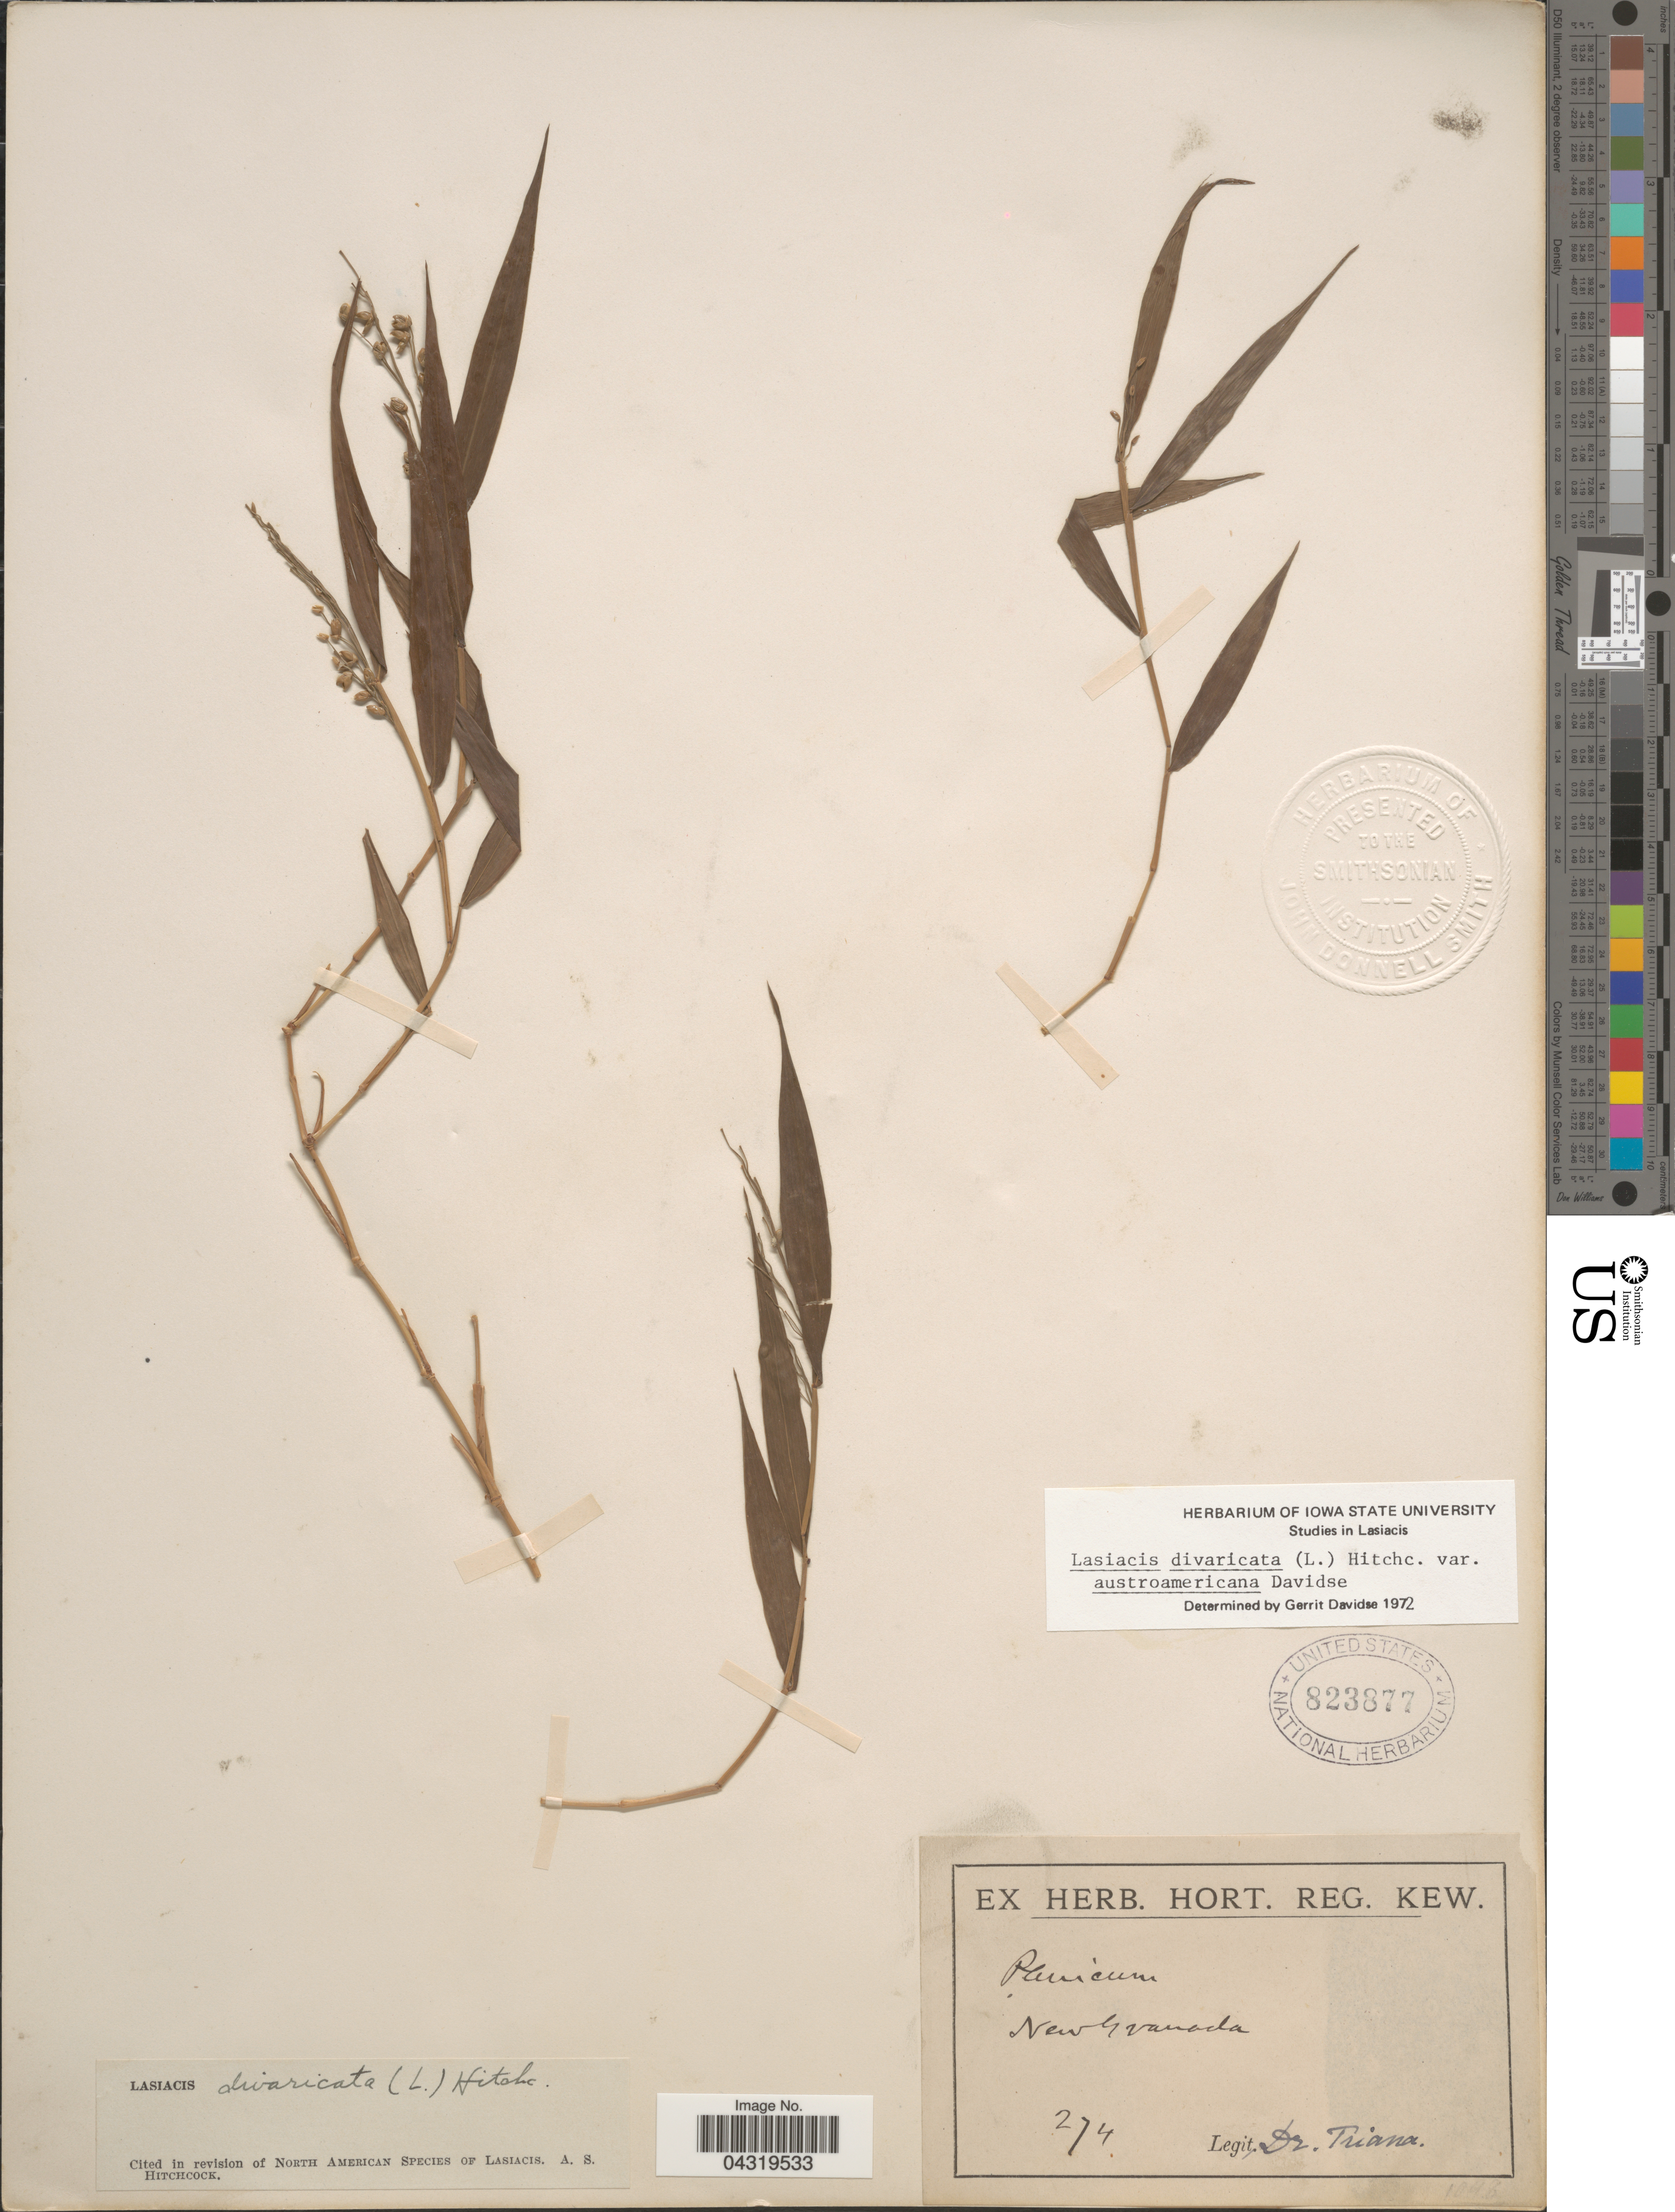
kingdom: Plantae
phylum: Tracheophyta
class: Liliopsida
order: Poales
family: Poaceae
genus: Lasiacis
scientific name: Lasiacis divaricata var. austroamericana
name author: Davidse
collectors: Triana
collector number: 274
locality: New Granada.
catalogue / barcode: US 823877